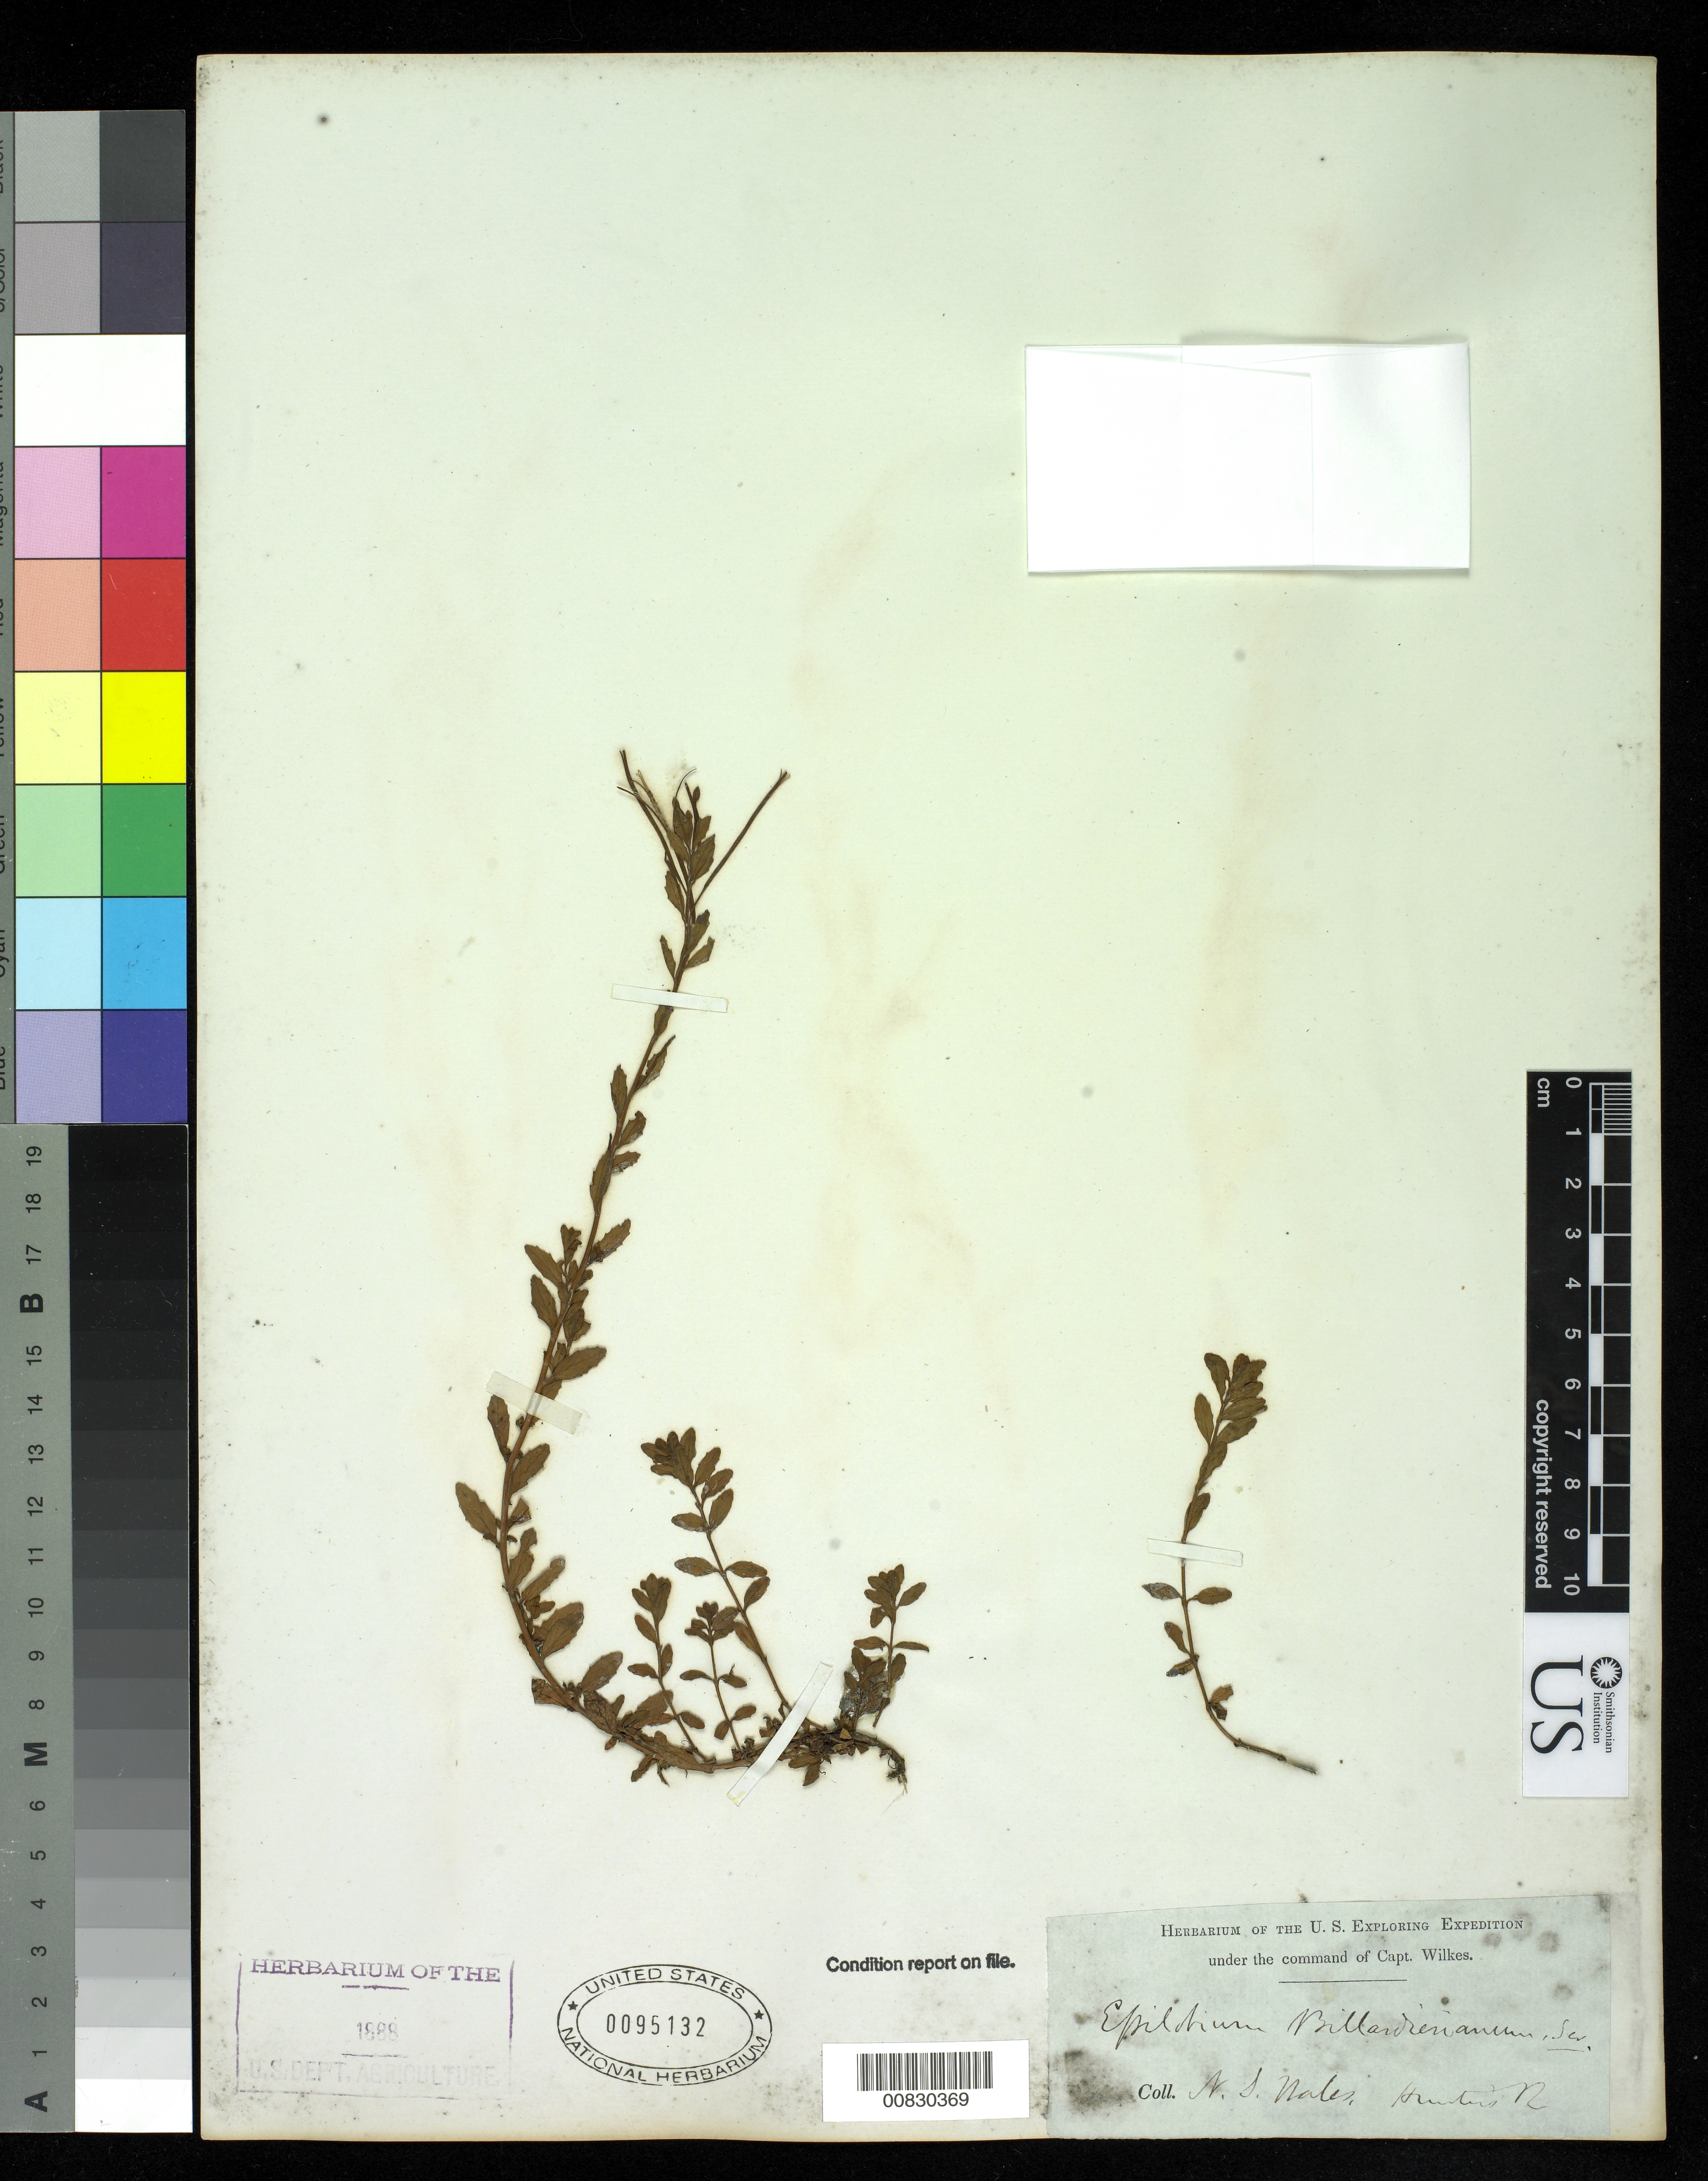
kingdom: Plantae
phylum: Tracheophyta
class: Magnoliopsida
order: Myrtales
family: Onagraceae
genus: Epilobium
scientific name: Epilobium billardiereanum subsp. billardiereanum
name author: Ser.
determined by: Wagner, W. L., (BOT), Smithsonian Institution - National Museum of Natural History (UNITED STATES)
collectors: Wilkes Explor. Exped.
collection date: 1838/1842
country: Australia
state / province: New South Wales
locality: Hunter's River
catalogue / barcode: US 95132